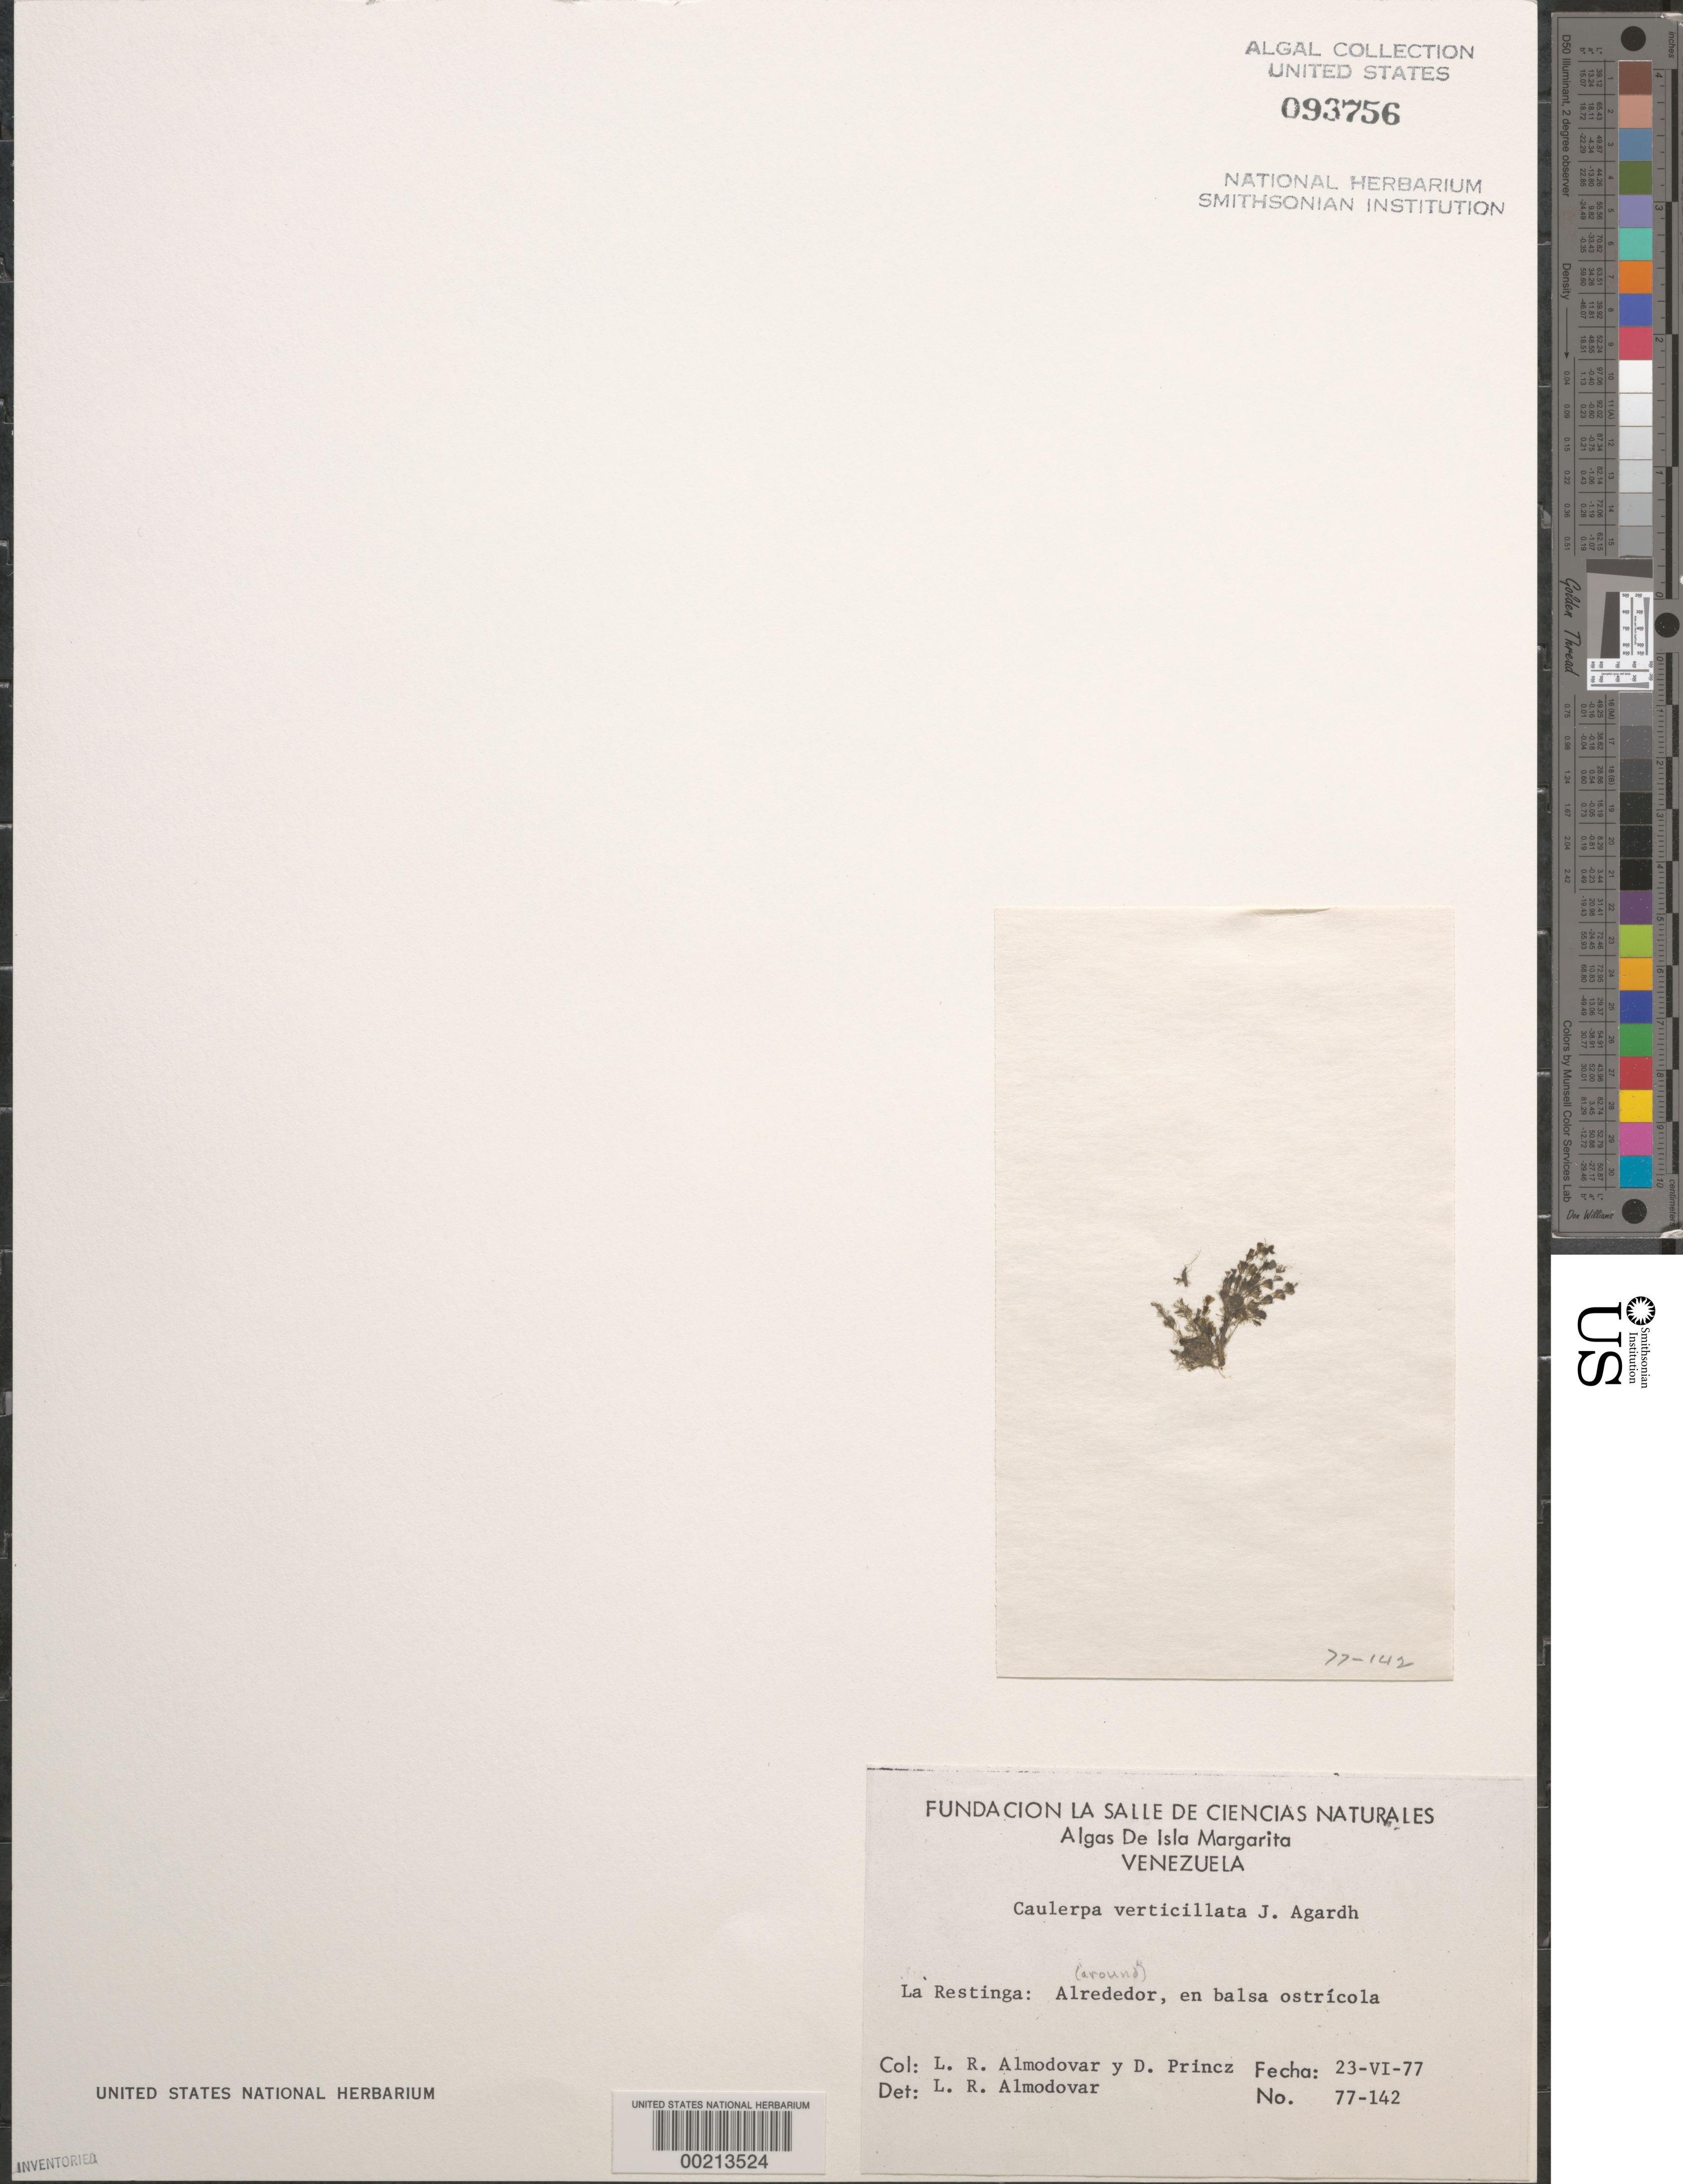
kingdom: Plantae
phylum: Chlorophyta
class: Ulvophyceae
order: Bryopsidales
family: Caulerpaceae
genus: Caulerpa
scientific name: Caulerpa verticillata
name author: J. Agardh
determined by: Almodovar, L. R.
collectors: L. Almodovar & D. Princz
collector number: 77-142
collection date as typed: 23 Jun 1977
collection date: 1977-06-23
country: Venezuela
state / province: Nueva Esparta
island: Margarita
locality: La Restinga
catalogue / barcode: US 93756